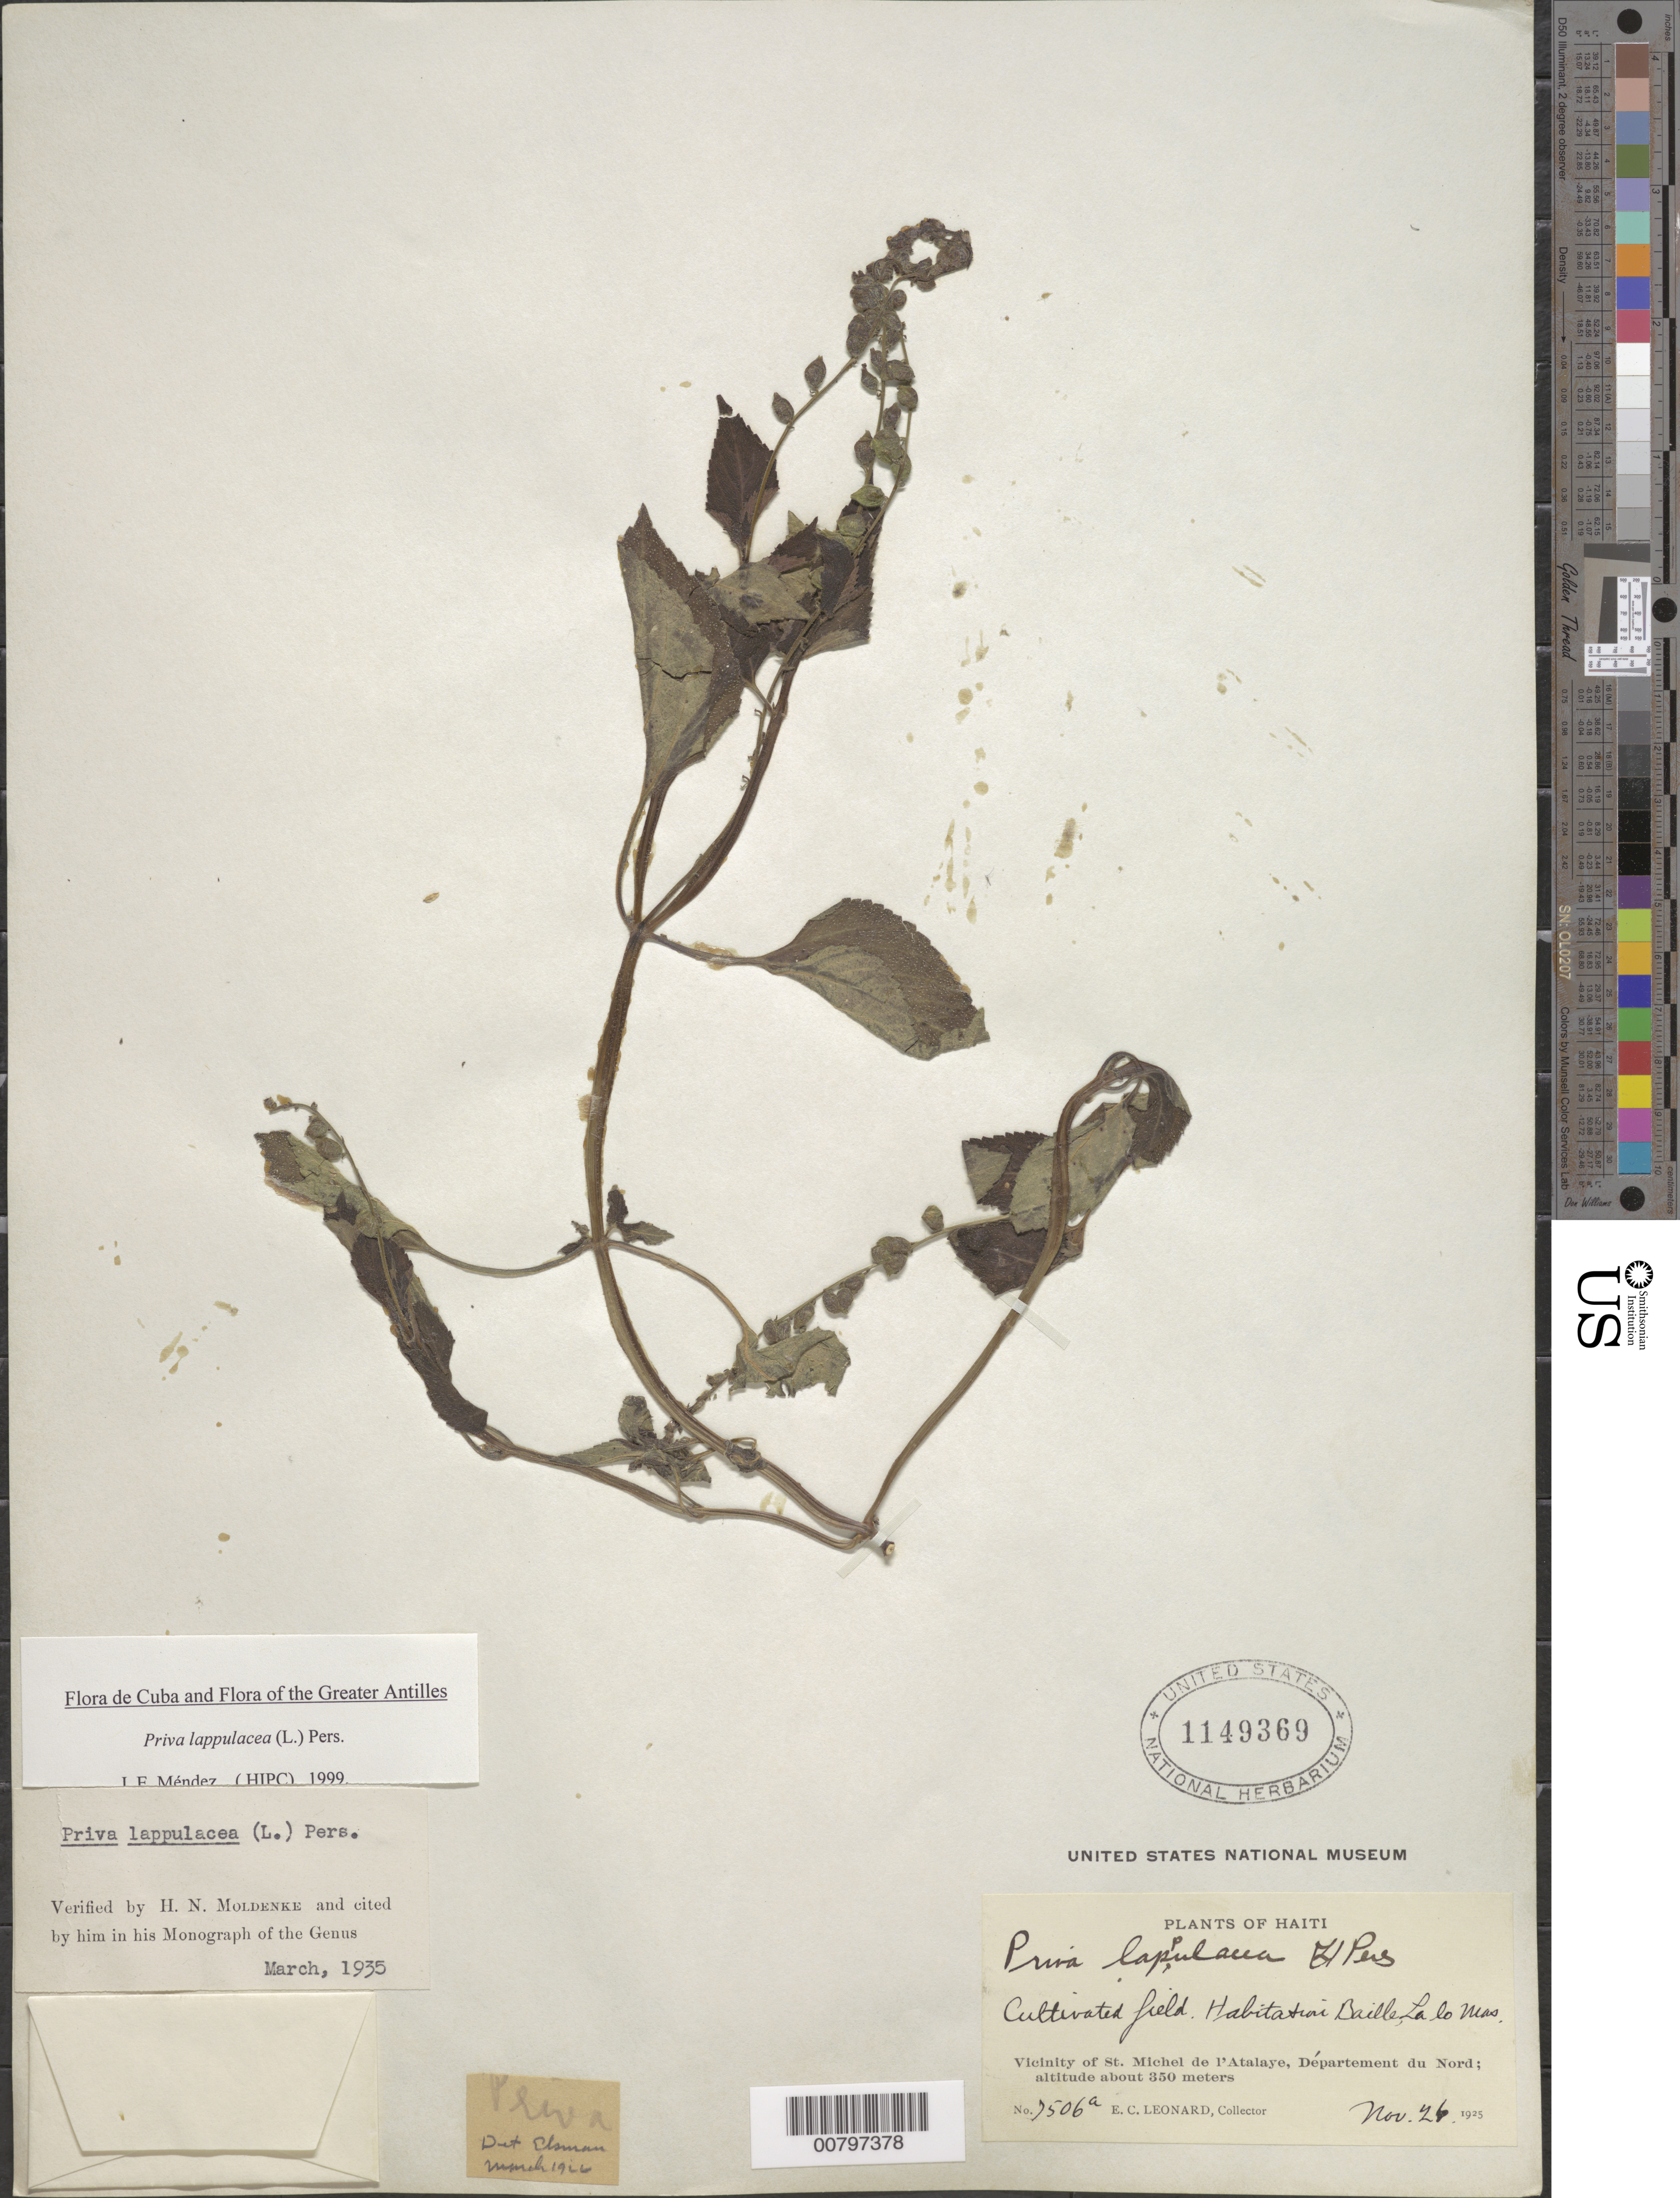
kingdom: Plantae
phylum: Tracheophyta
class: Magnoliopsida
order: Lamiales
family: Verbenaceae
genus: Priva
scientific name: Priva lappulacea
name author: (L.) Pers.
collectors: E. C. Leonard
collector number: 7506A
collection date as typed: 26 Nov 1925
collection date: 1925-11-26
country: Haiti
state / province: Artibonite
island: Hispaniola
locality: Vicinity of St. Michel de l'Atalaye, Habitation Baille,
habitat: Cultivated field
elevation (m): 350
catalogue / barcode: US 1149369